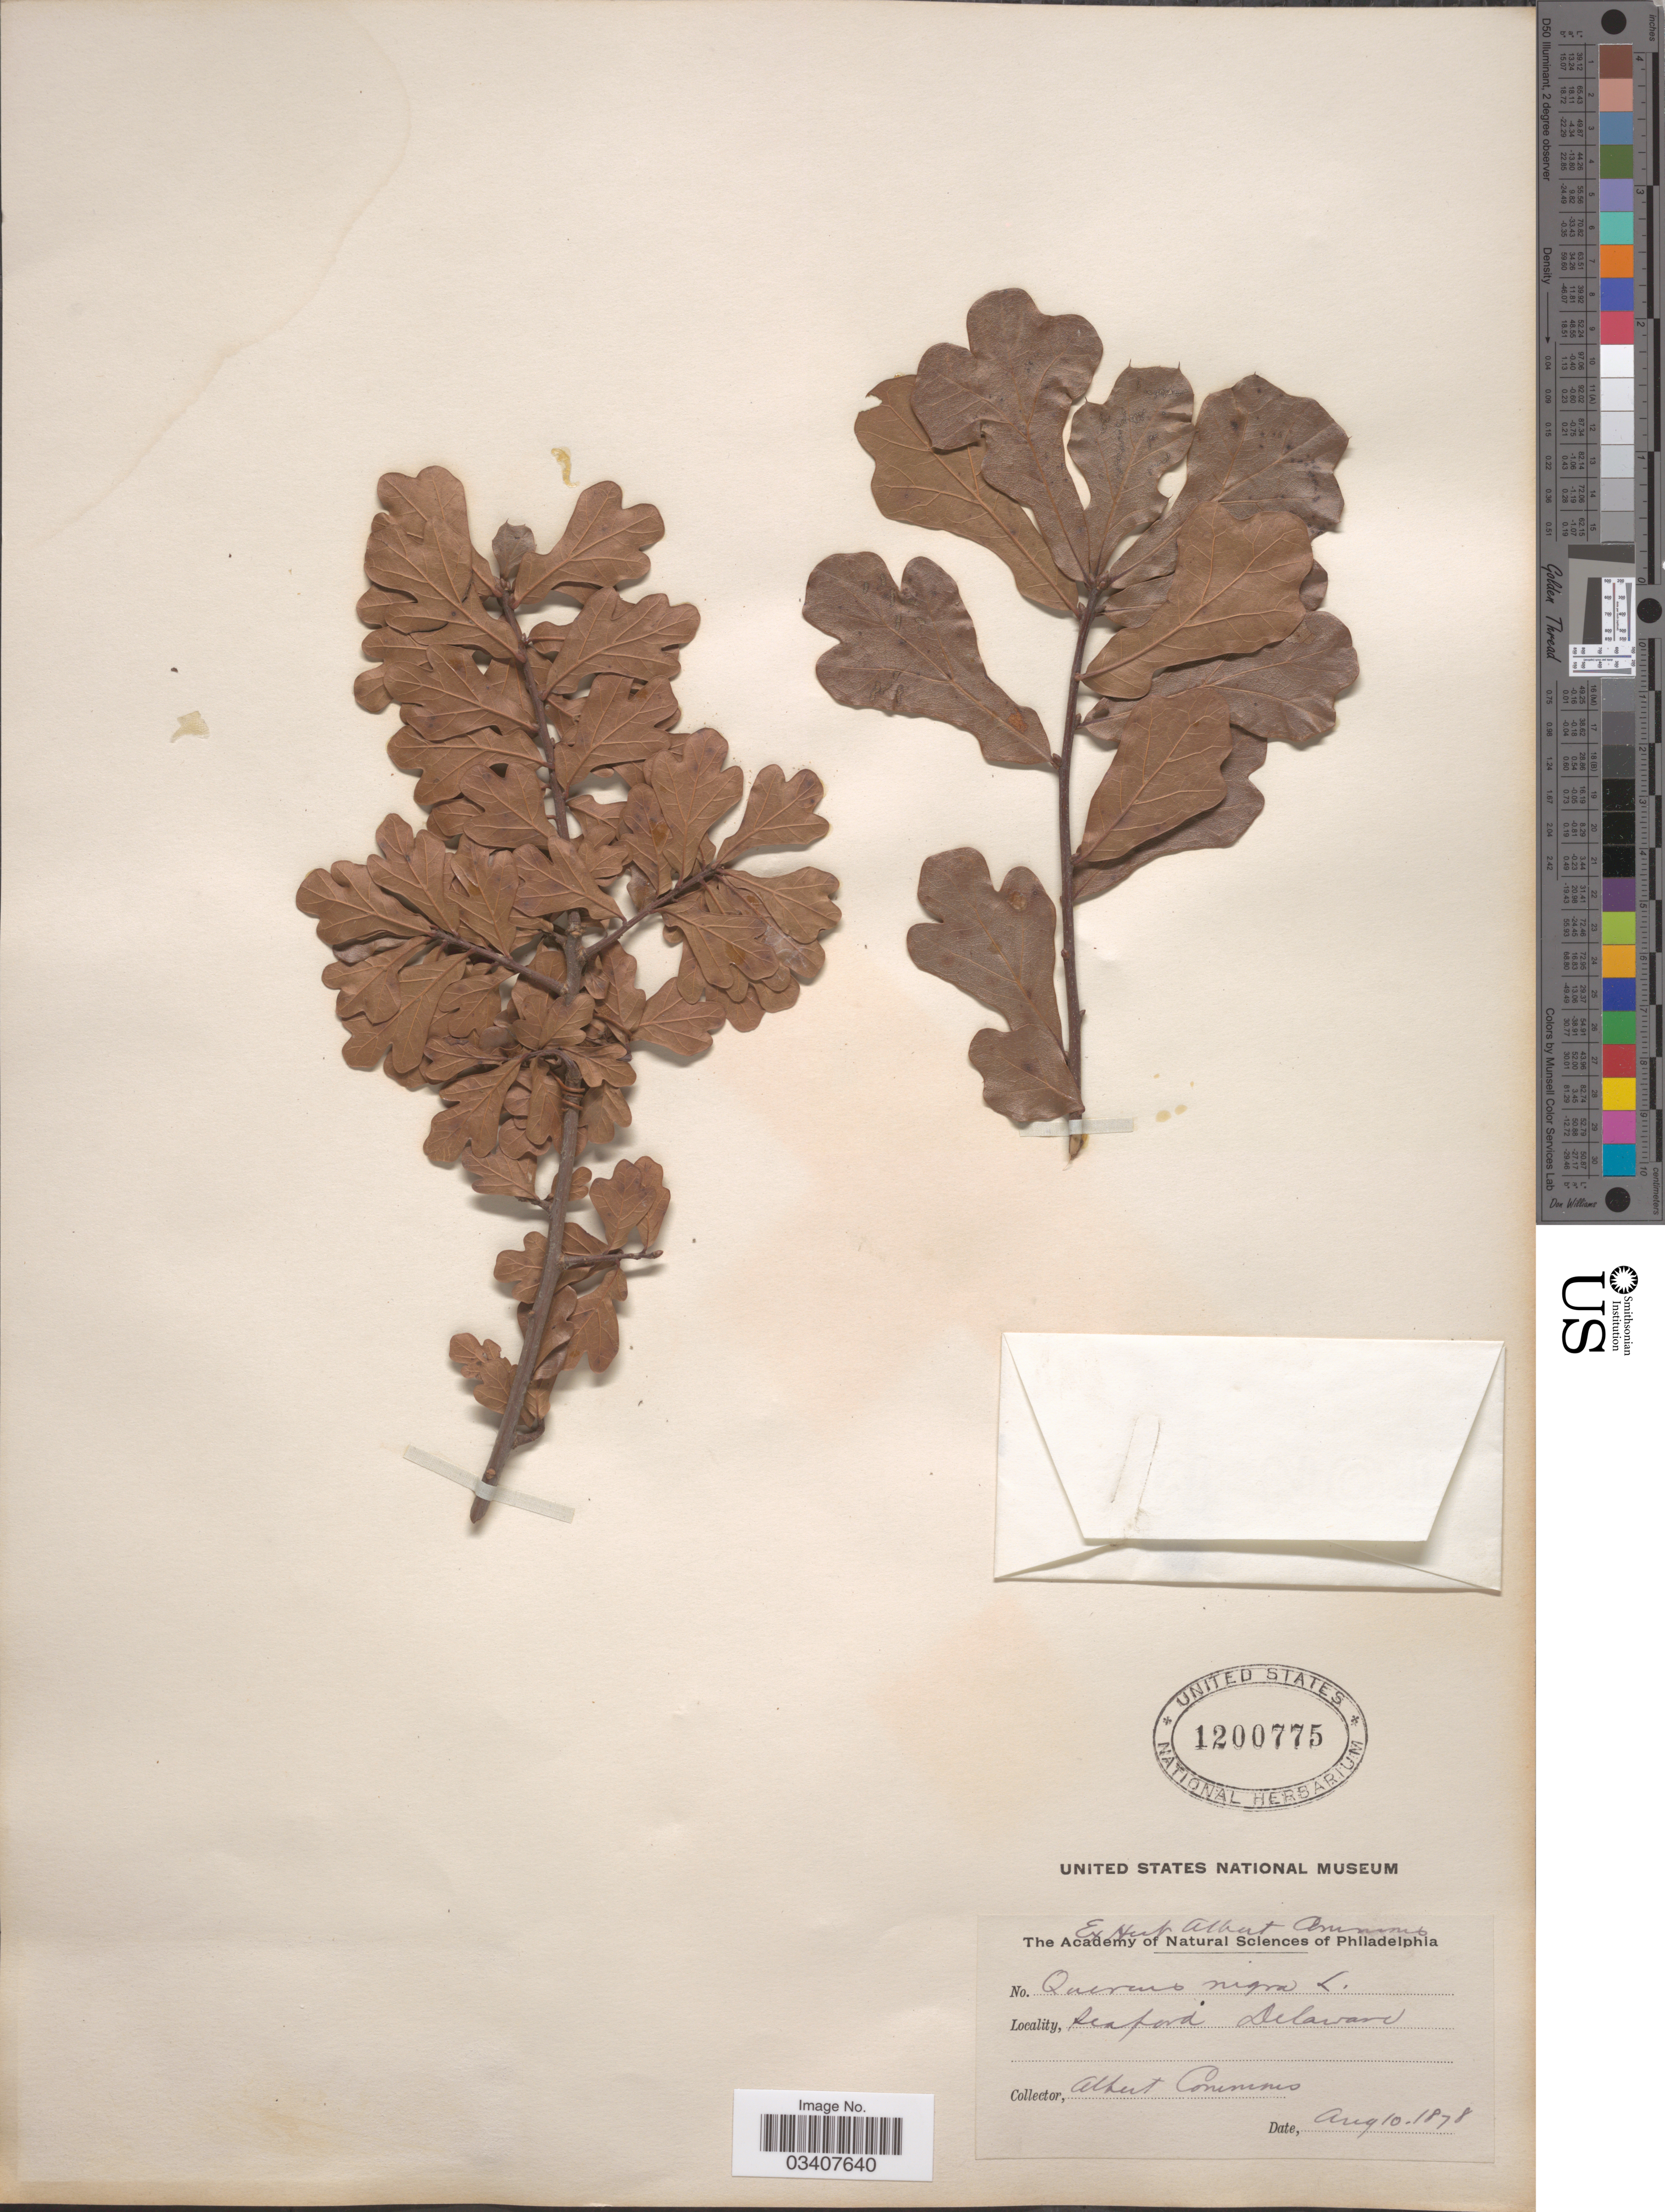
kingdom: Plantae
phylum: Tracheophyta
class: Magnoliopsida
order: Fagales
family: Fagaceae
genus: Quercus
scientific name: Quercus nigra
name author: L.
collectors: A. Commons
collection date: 1878-08-10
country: United States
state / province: Delaware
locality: Seaford.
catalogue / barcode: US 1200775